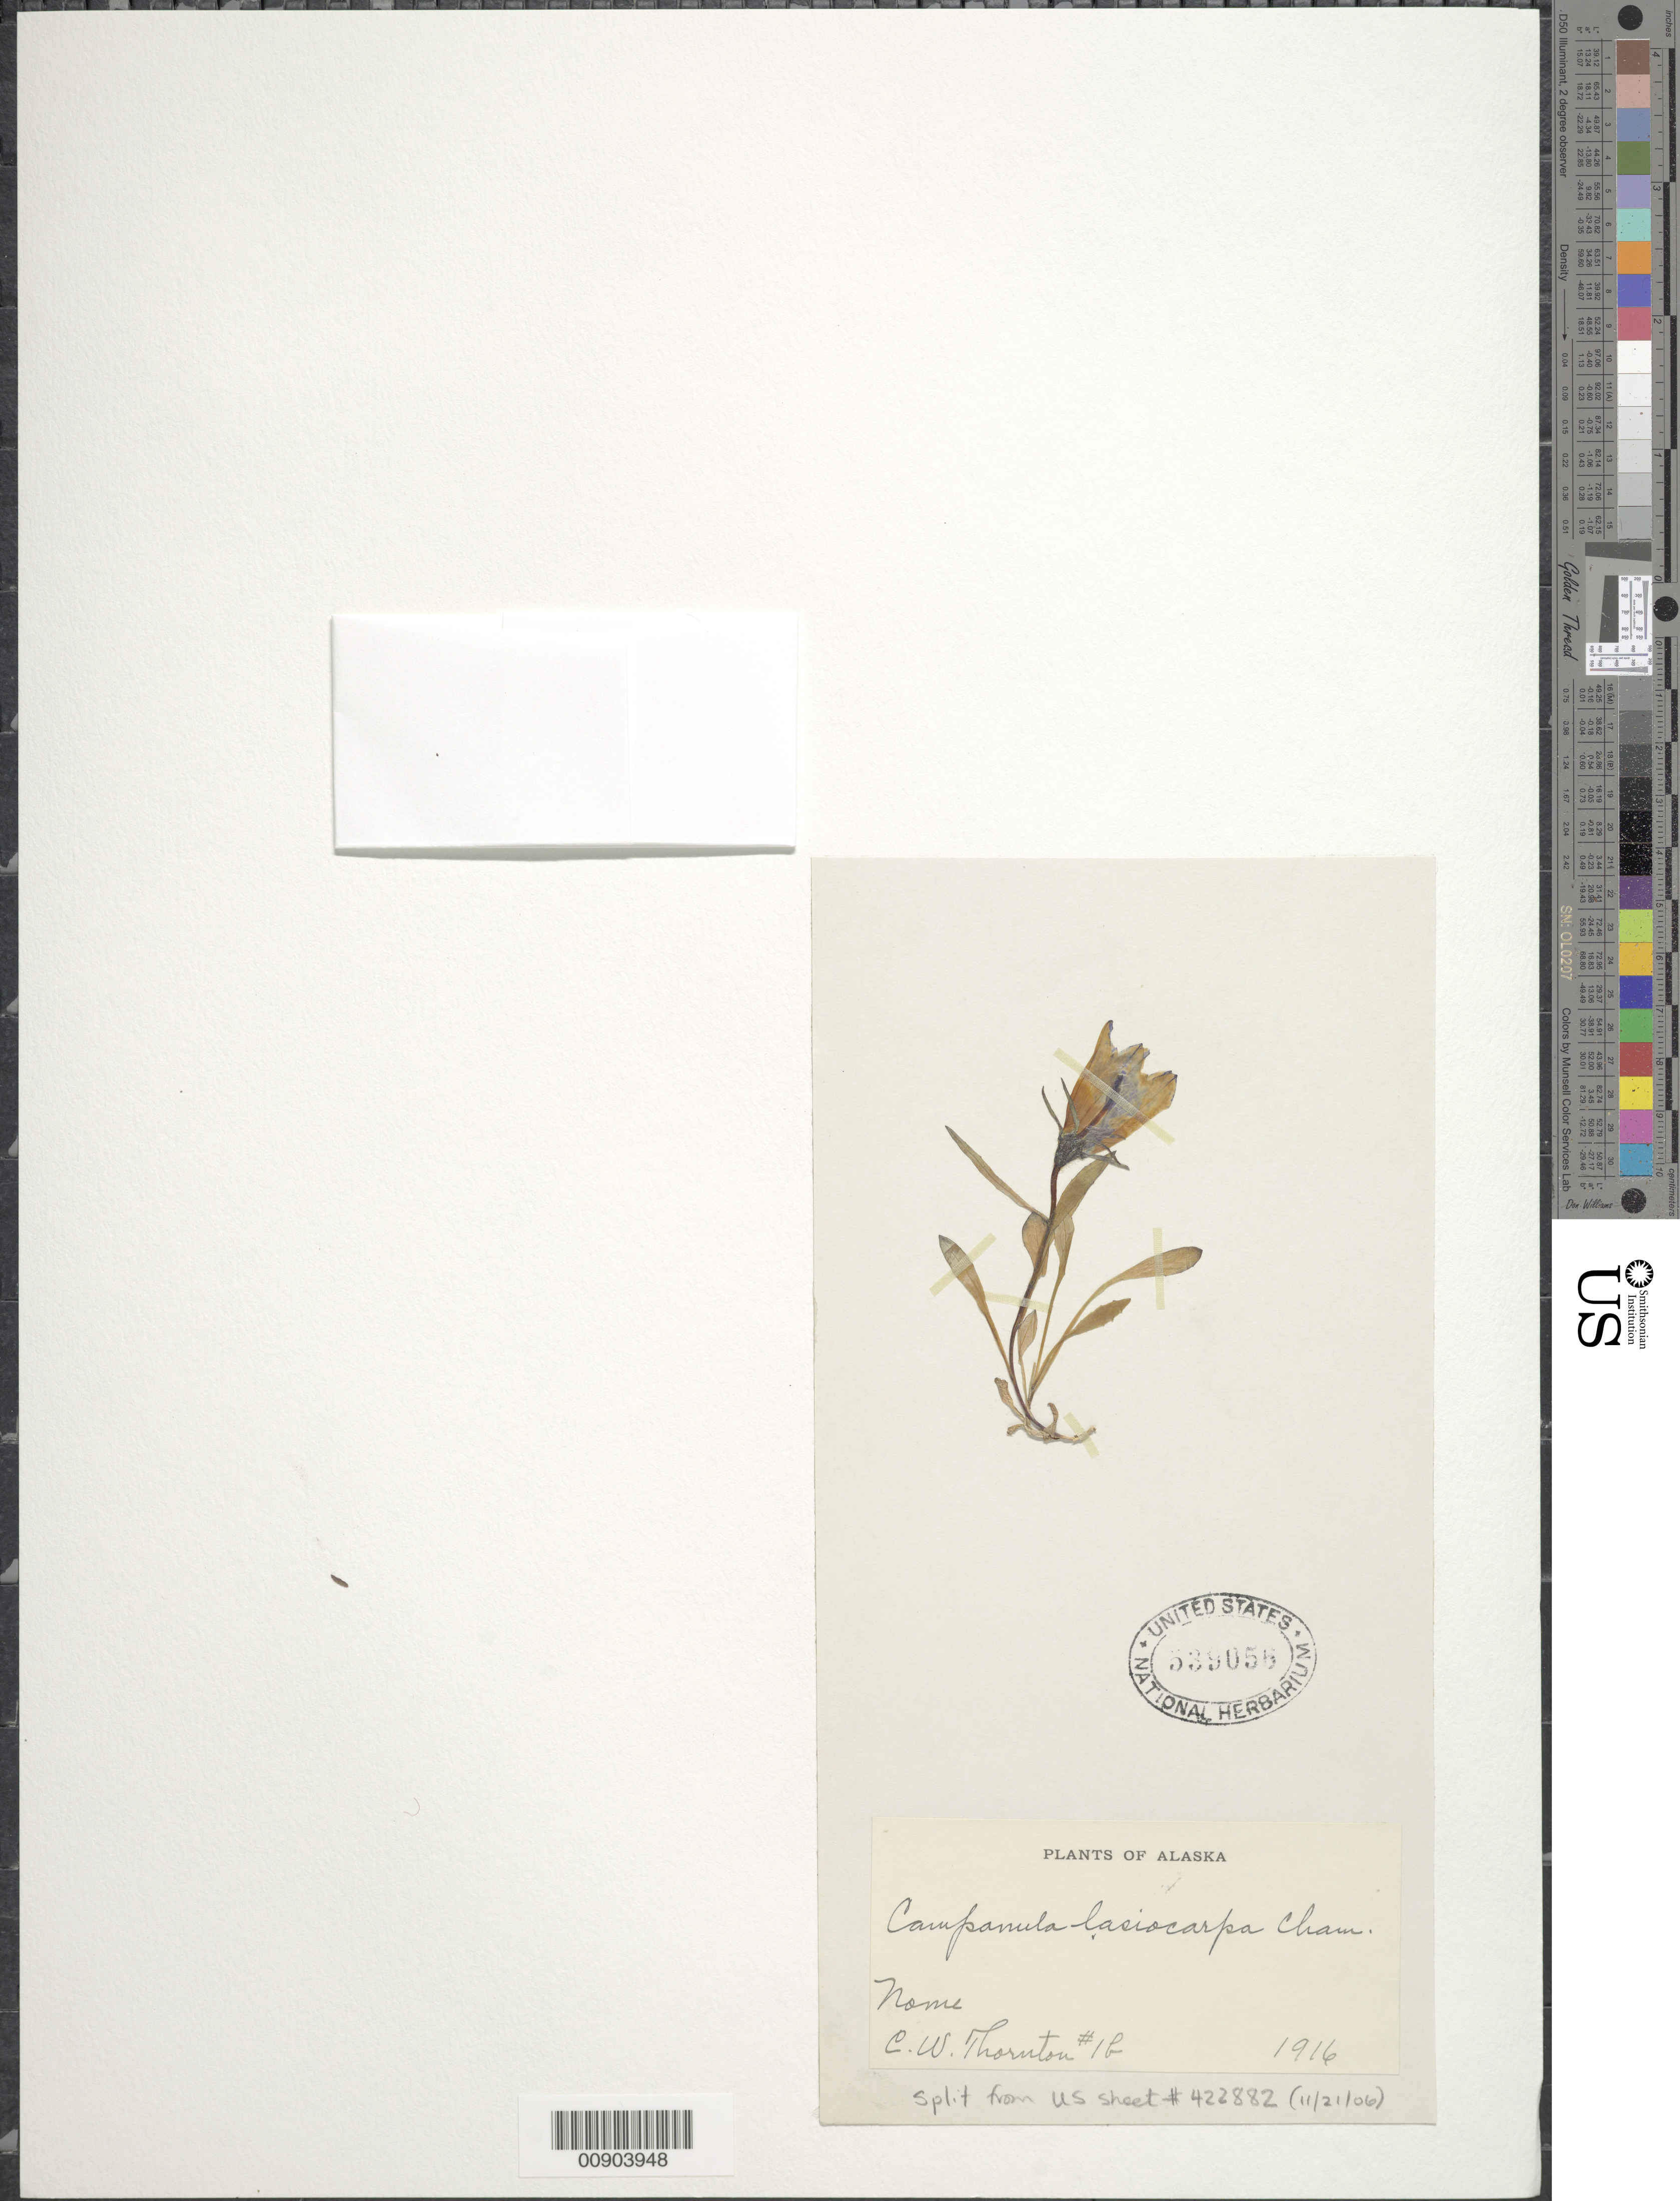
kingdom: Plantae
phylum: Tracheophyta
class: Magnoliopsida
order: Asterales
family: Campanulaceae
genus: Campanula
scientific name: Campanula lasiocarpa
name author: Cham.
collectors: C. Thornton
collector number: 1b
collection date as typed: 1916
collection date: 1916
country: United States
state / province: Alaska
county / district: Nome Census Area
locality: Nome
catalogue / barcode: US 539056